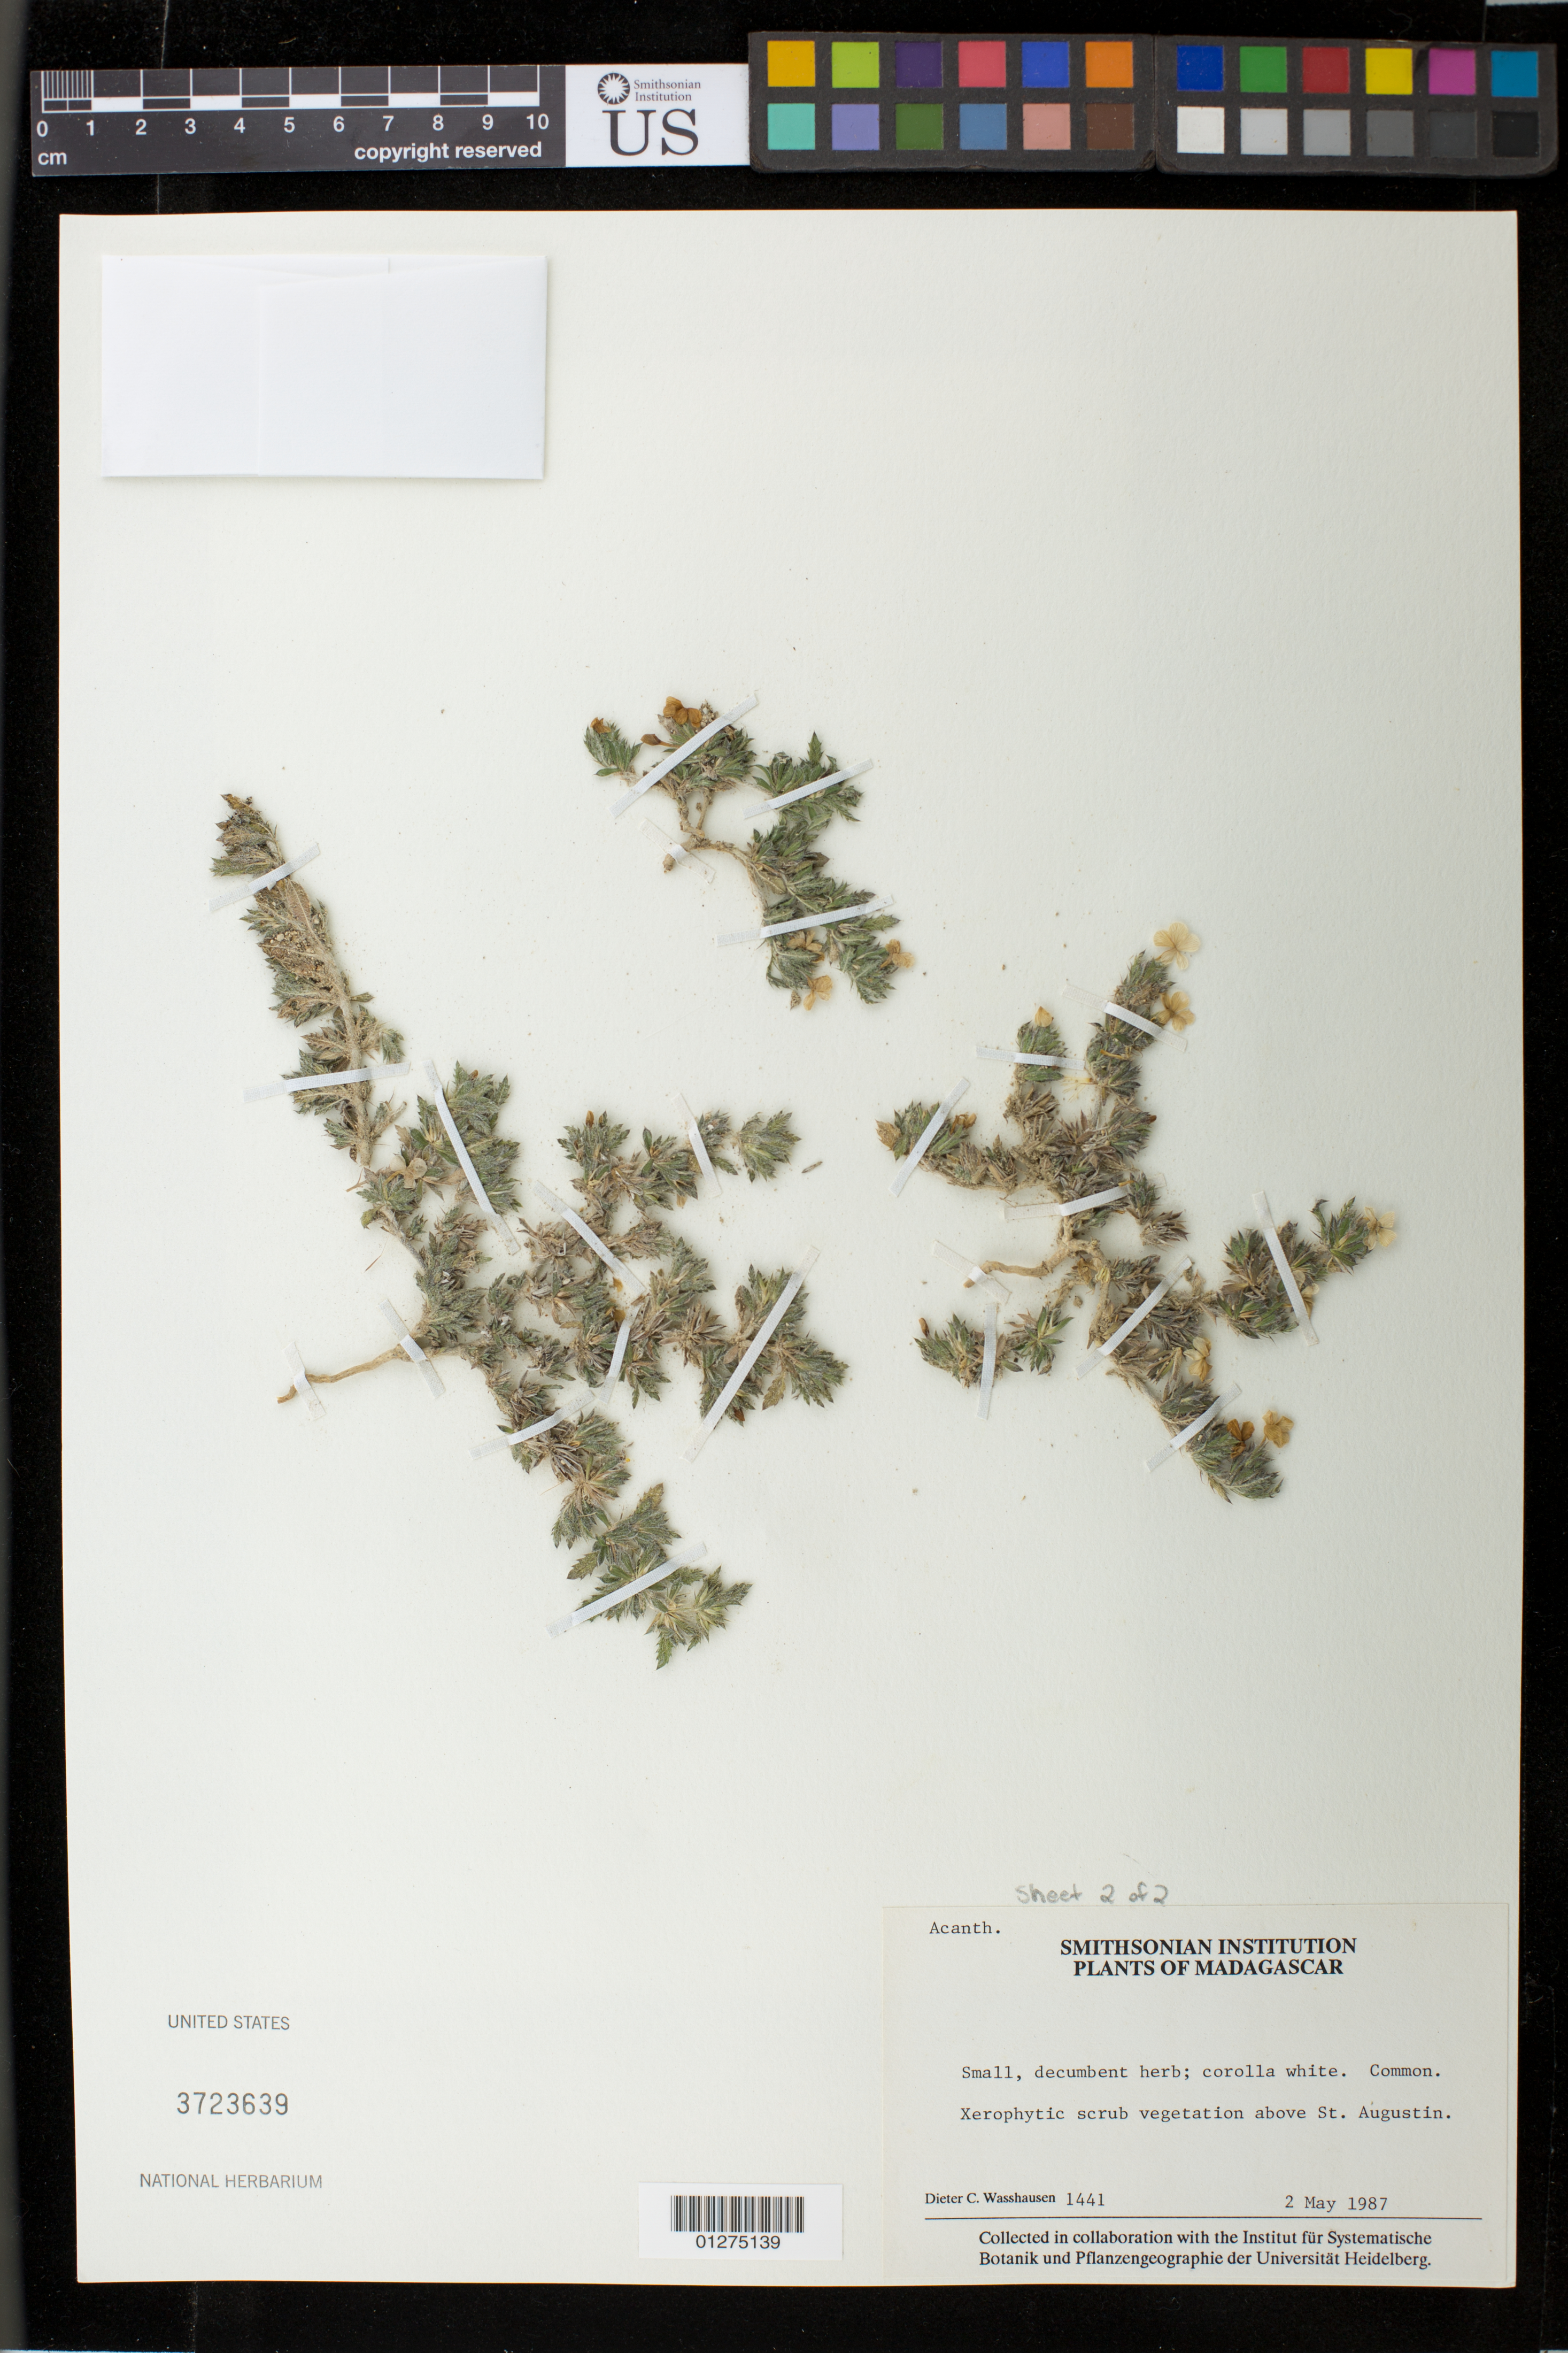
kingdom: Plantae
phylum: Tracheophyta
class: Magnoliopsida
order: Lamiales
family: Acanthaceae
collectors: D. C. Wasshausen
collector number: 1441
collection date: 1987-05-02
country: Madagascar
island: Madagascar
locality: Above St. Augustin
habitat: xerophytic scrub vegetation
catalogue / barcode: US 3723639